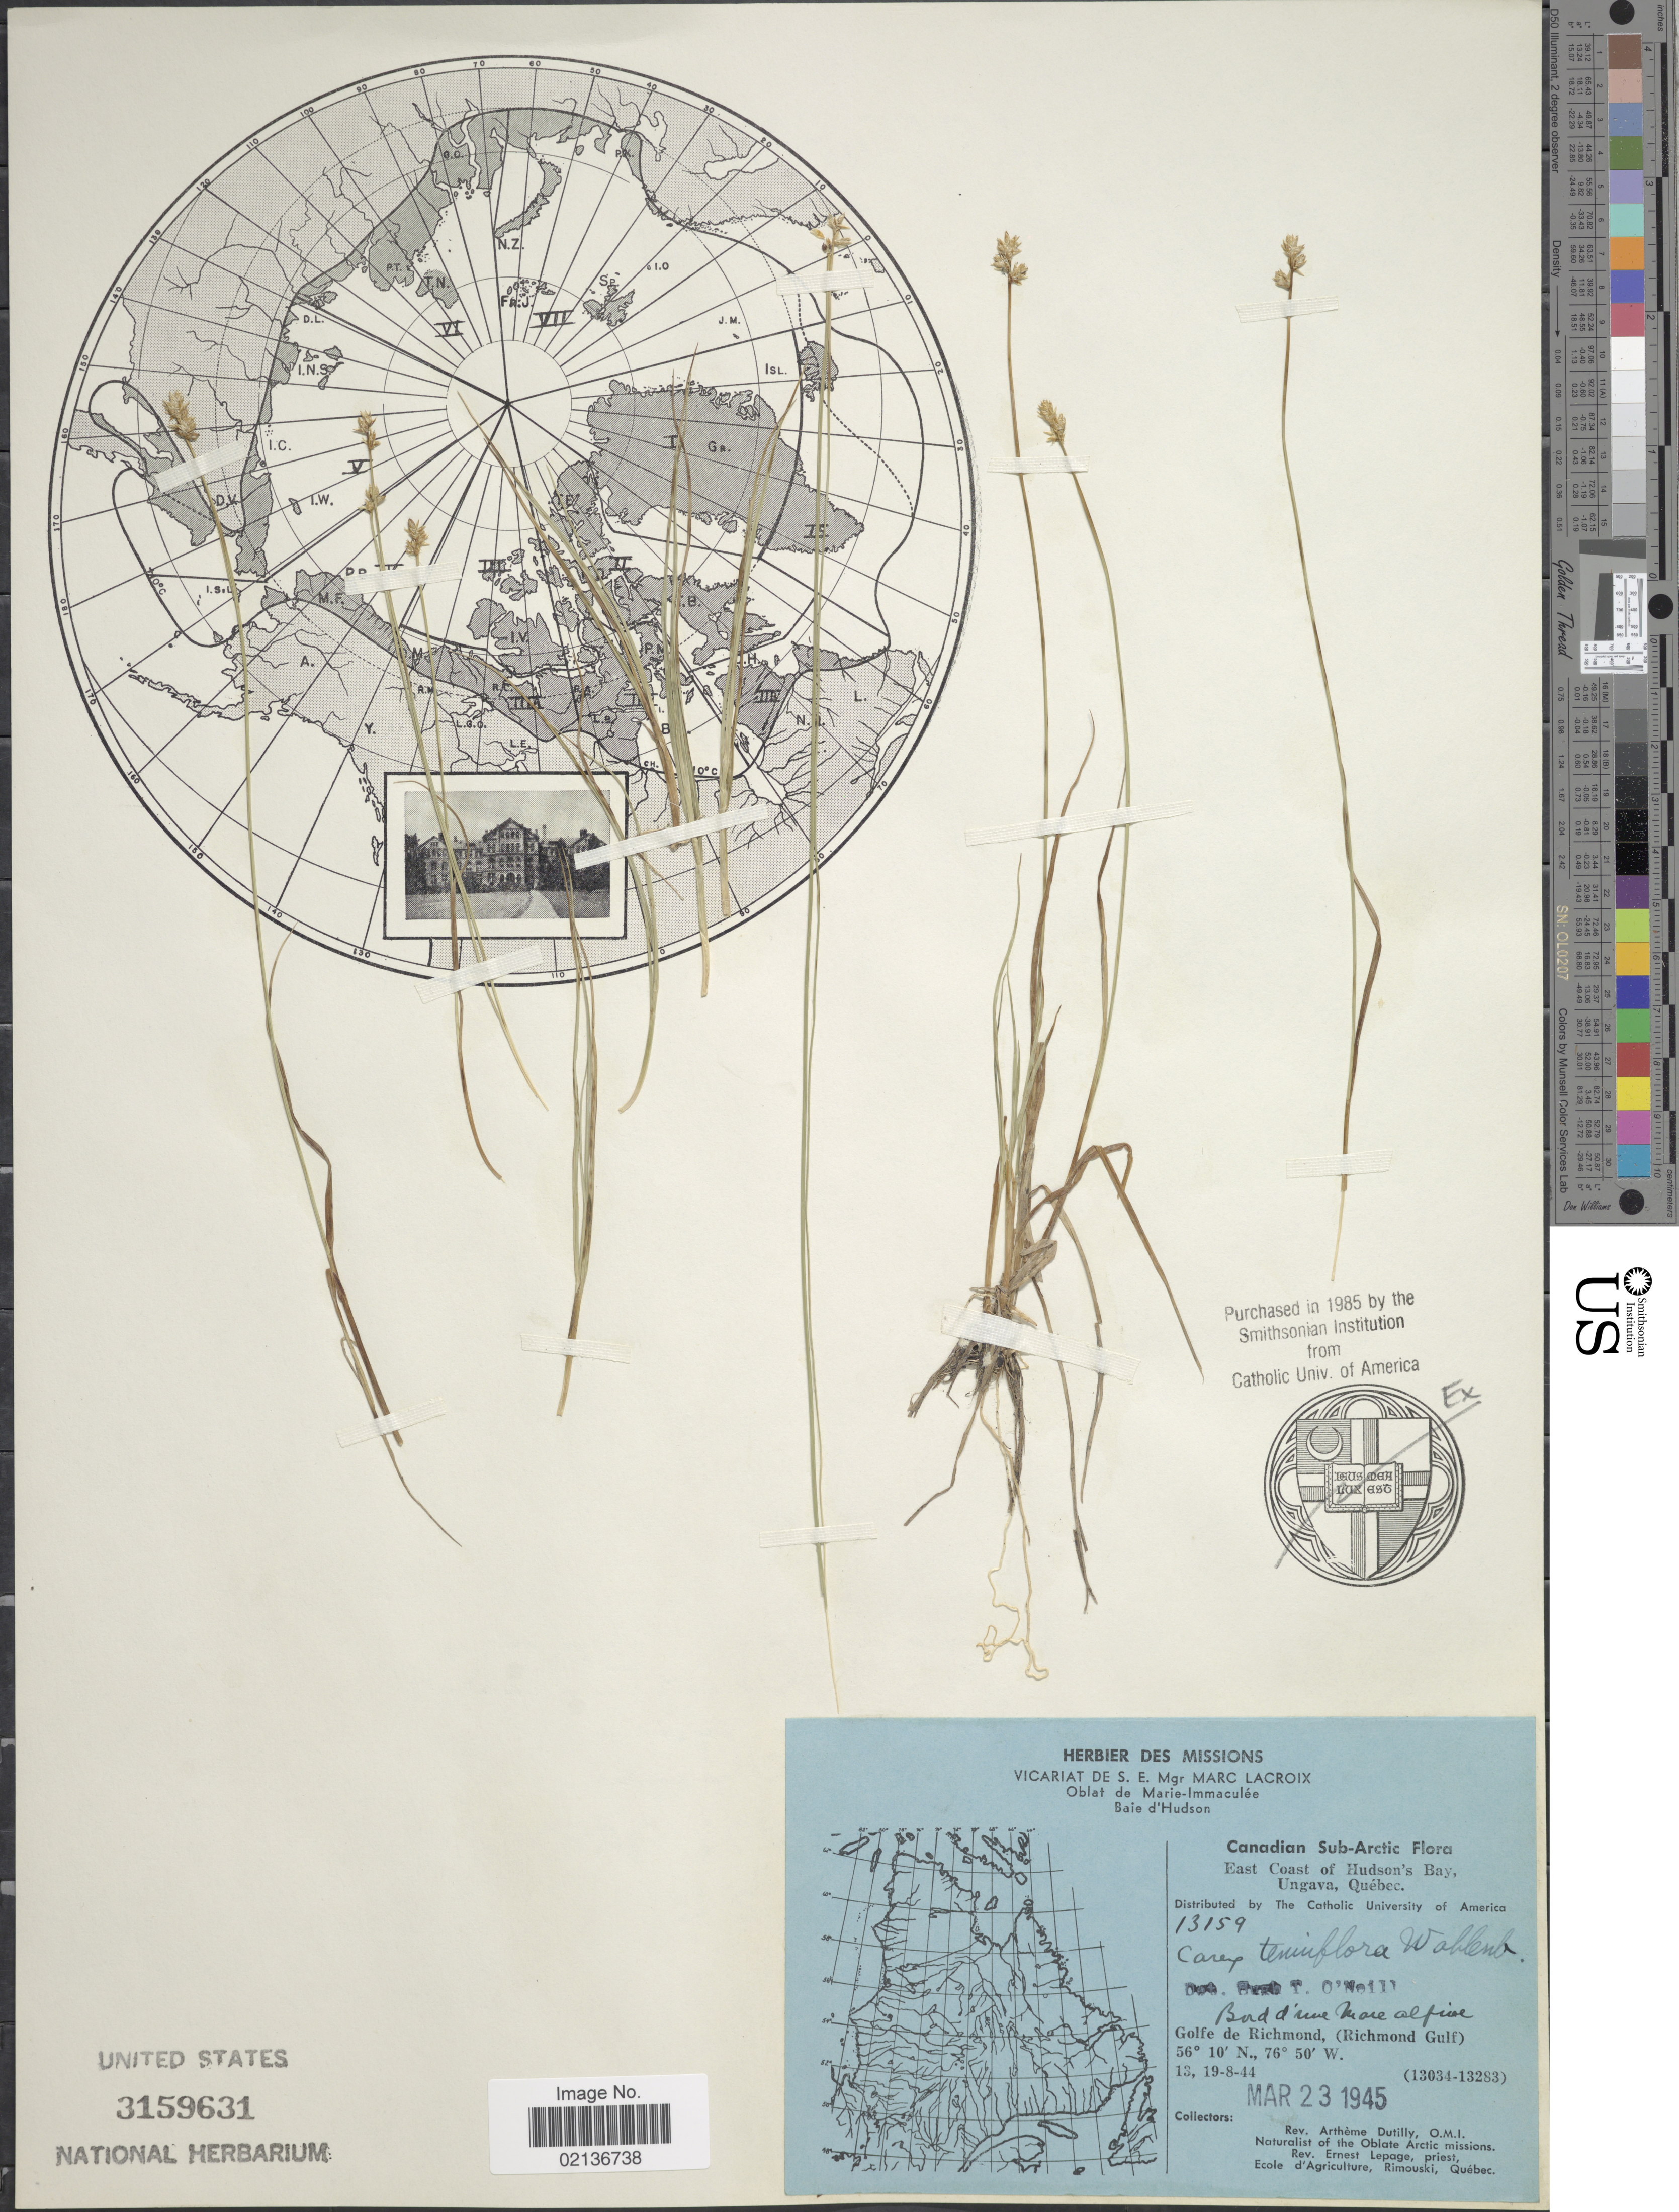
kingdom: Plantae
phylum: Tracheophyta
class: Liliopsida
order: Poales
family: Cyperaceae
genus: Carex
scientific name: Carex tenuiflora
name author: Wahlenb.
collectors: A. Dutilly & E. Lepage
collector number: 13159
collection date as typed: Transcribed d/m/y: 13/8/44 to 19/8/44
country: Canada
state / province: Quebec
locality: Canadian Sub-Arctic, East Coast of Hudson's Bay, Ungava, Quebec, Golfe de Richmond, (Richmond Gulf) Bord d'une more alpine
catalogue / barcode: US 3159631